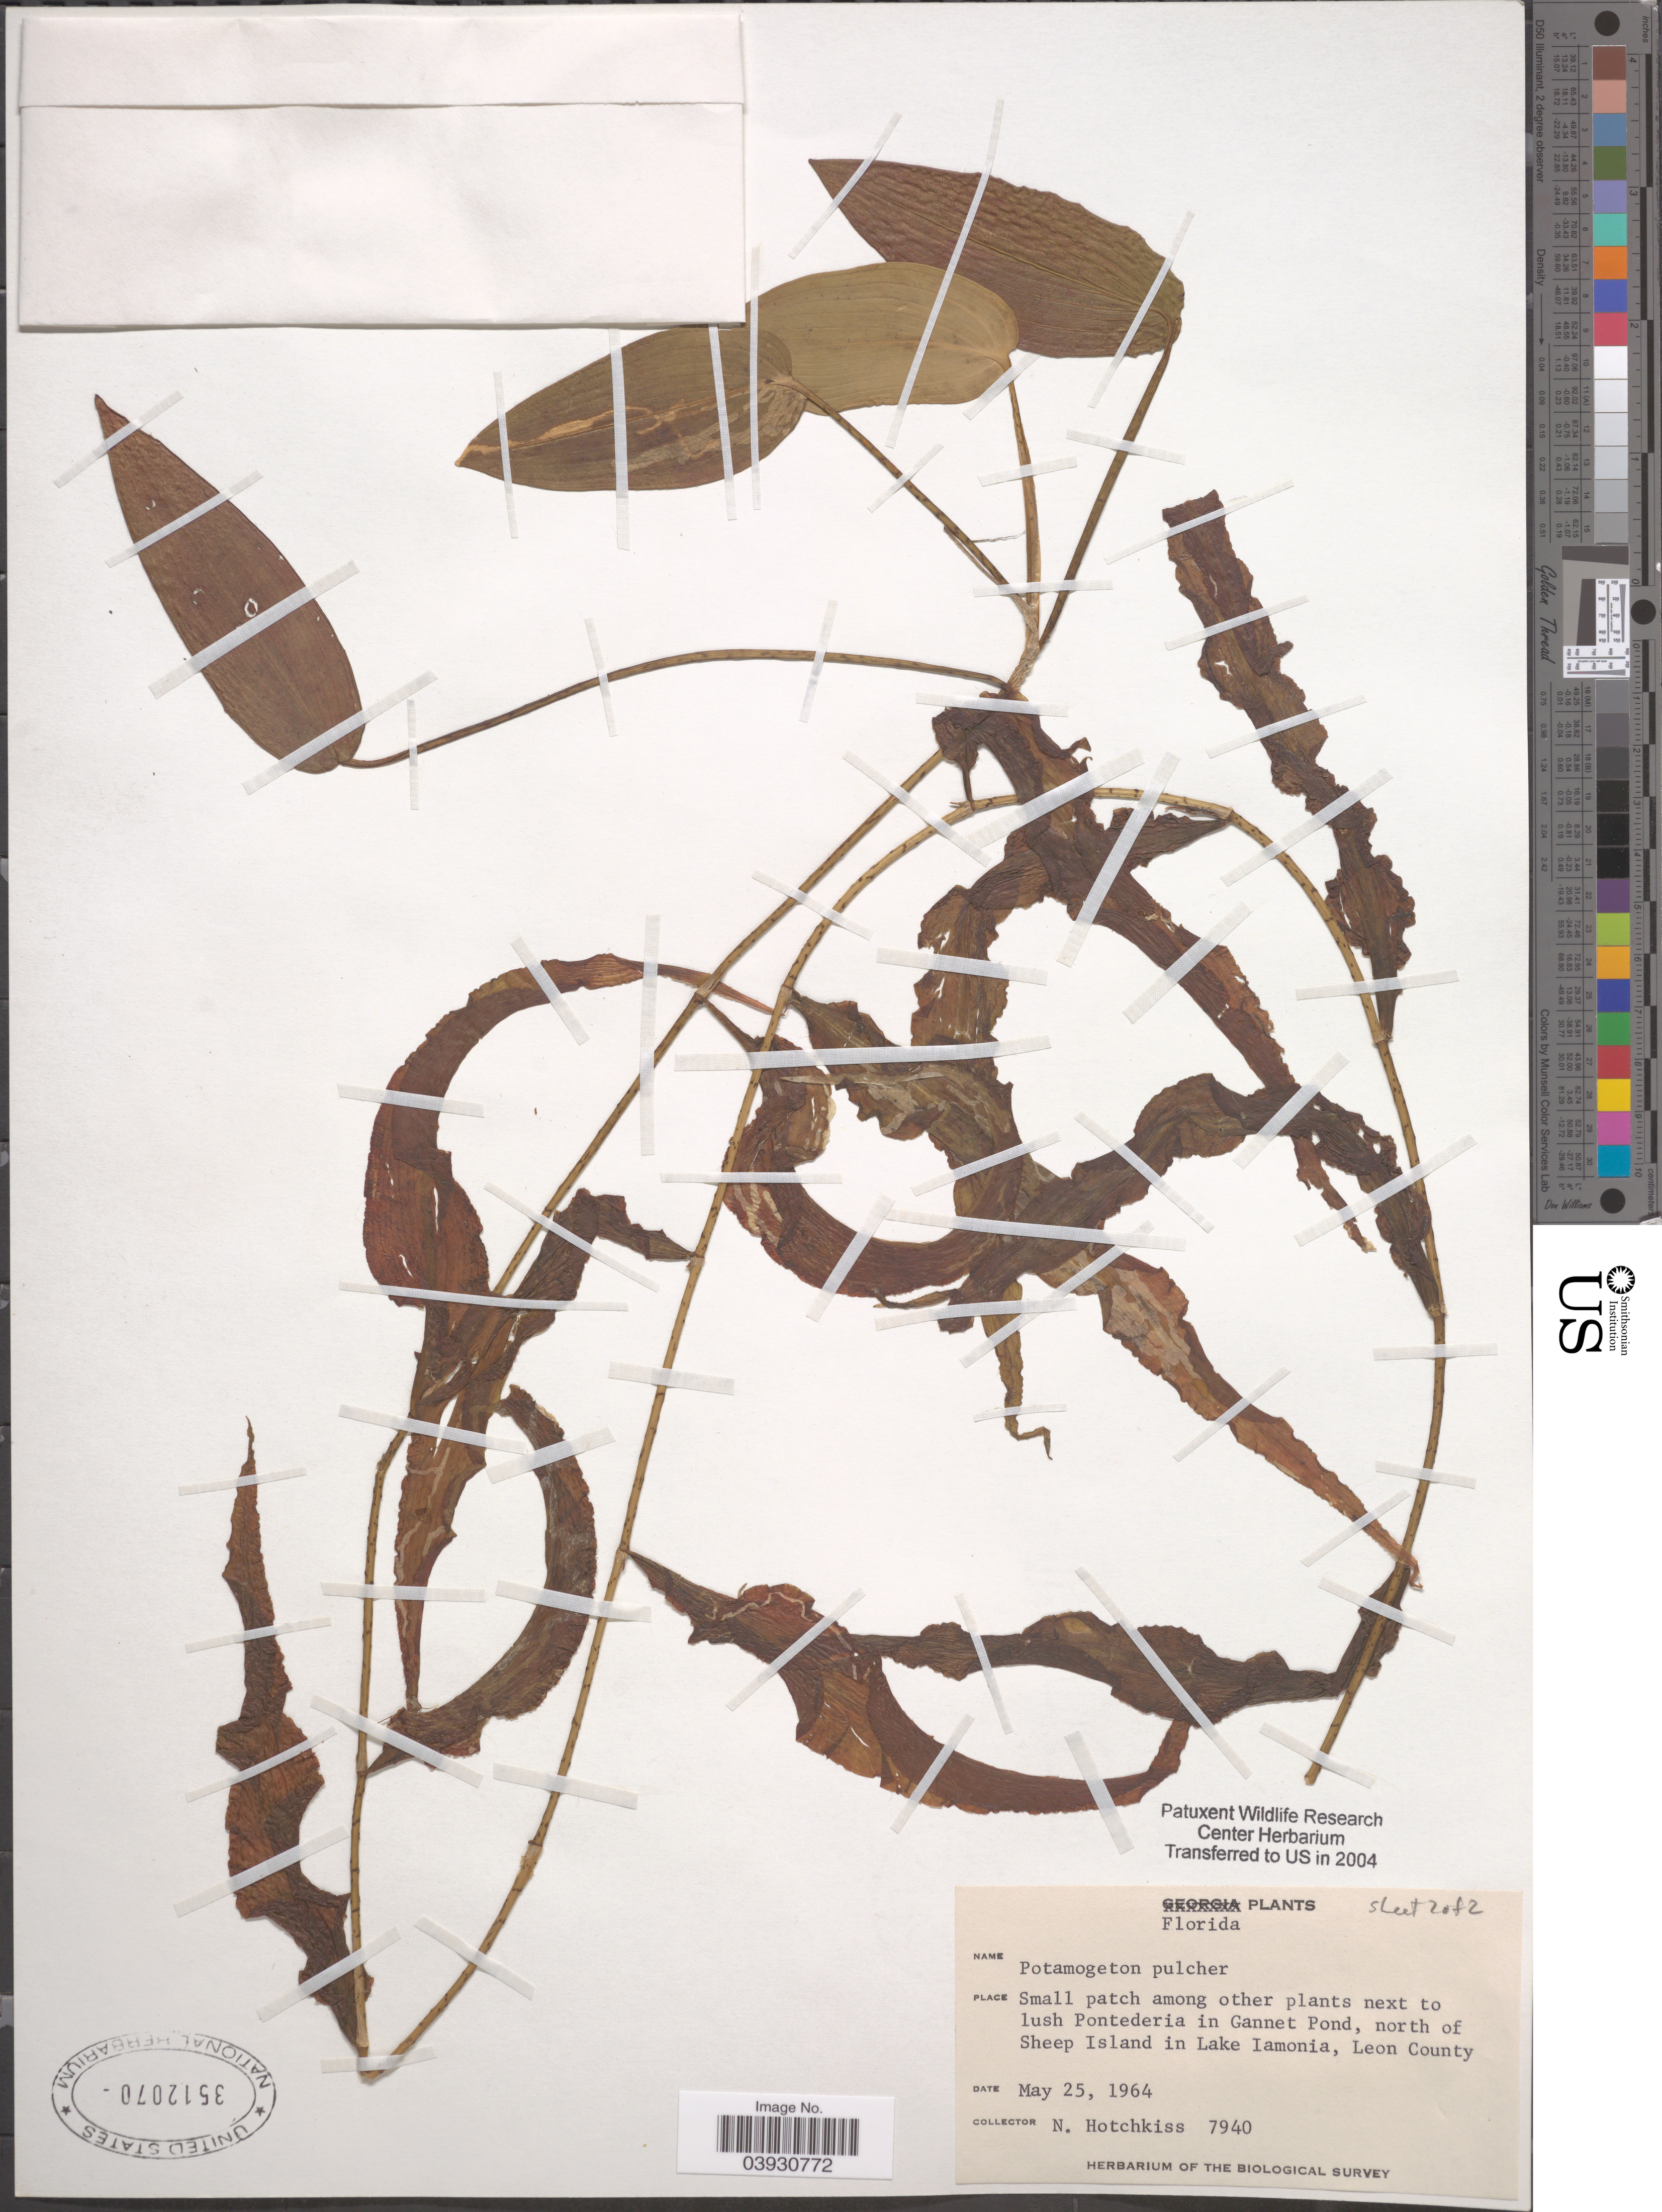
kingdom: Plantae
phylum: Tracheophyta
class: Liliopsida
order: Alismatales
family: Potamogetonaceae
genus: Potamogeton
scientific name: Potamogeton pulcher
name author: Tuck.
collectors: N. Hotchkiss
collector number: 7940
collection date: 1964-05-25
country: United States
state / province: Florida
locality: In Gannet Pond, north of Sheep Island in Lake Iamonia, Leon County.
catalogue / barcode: US 3512070